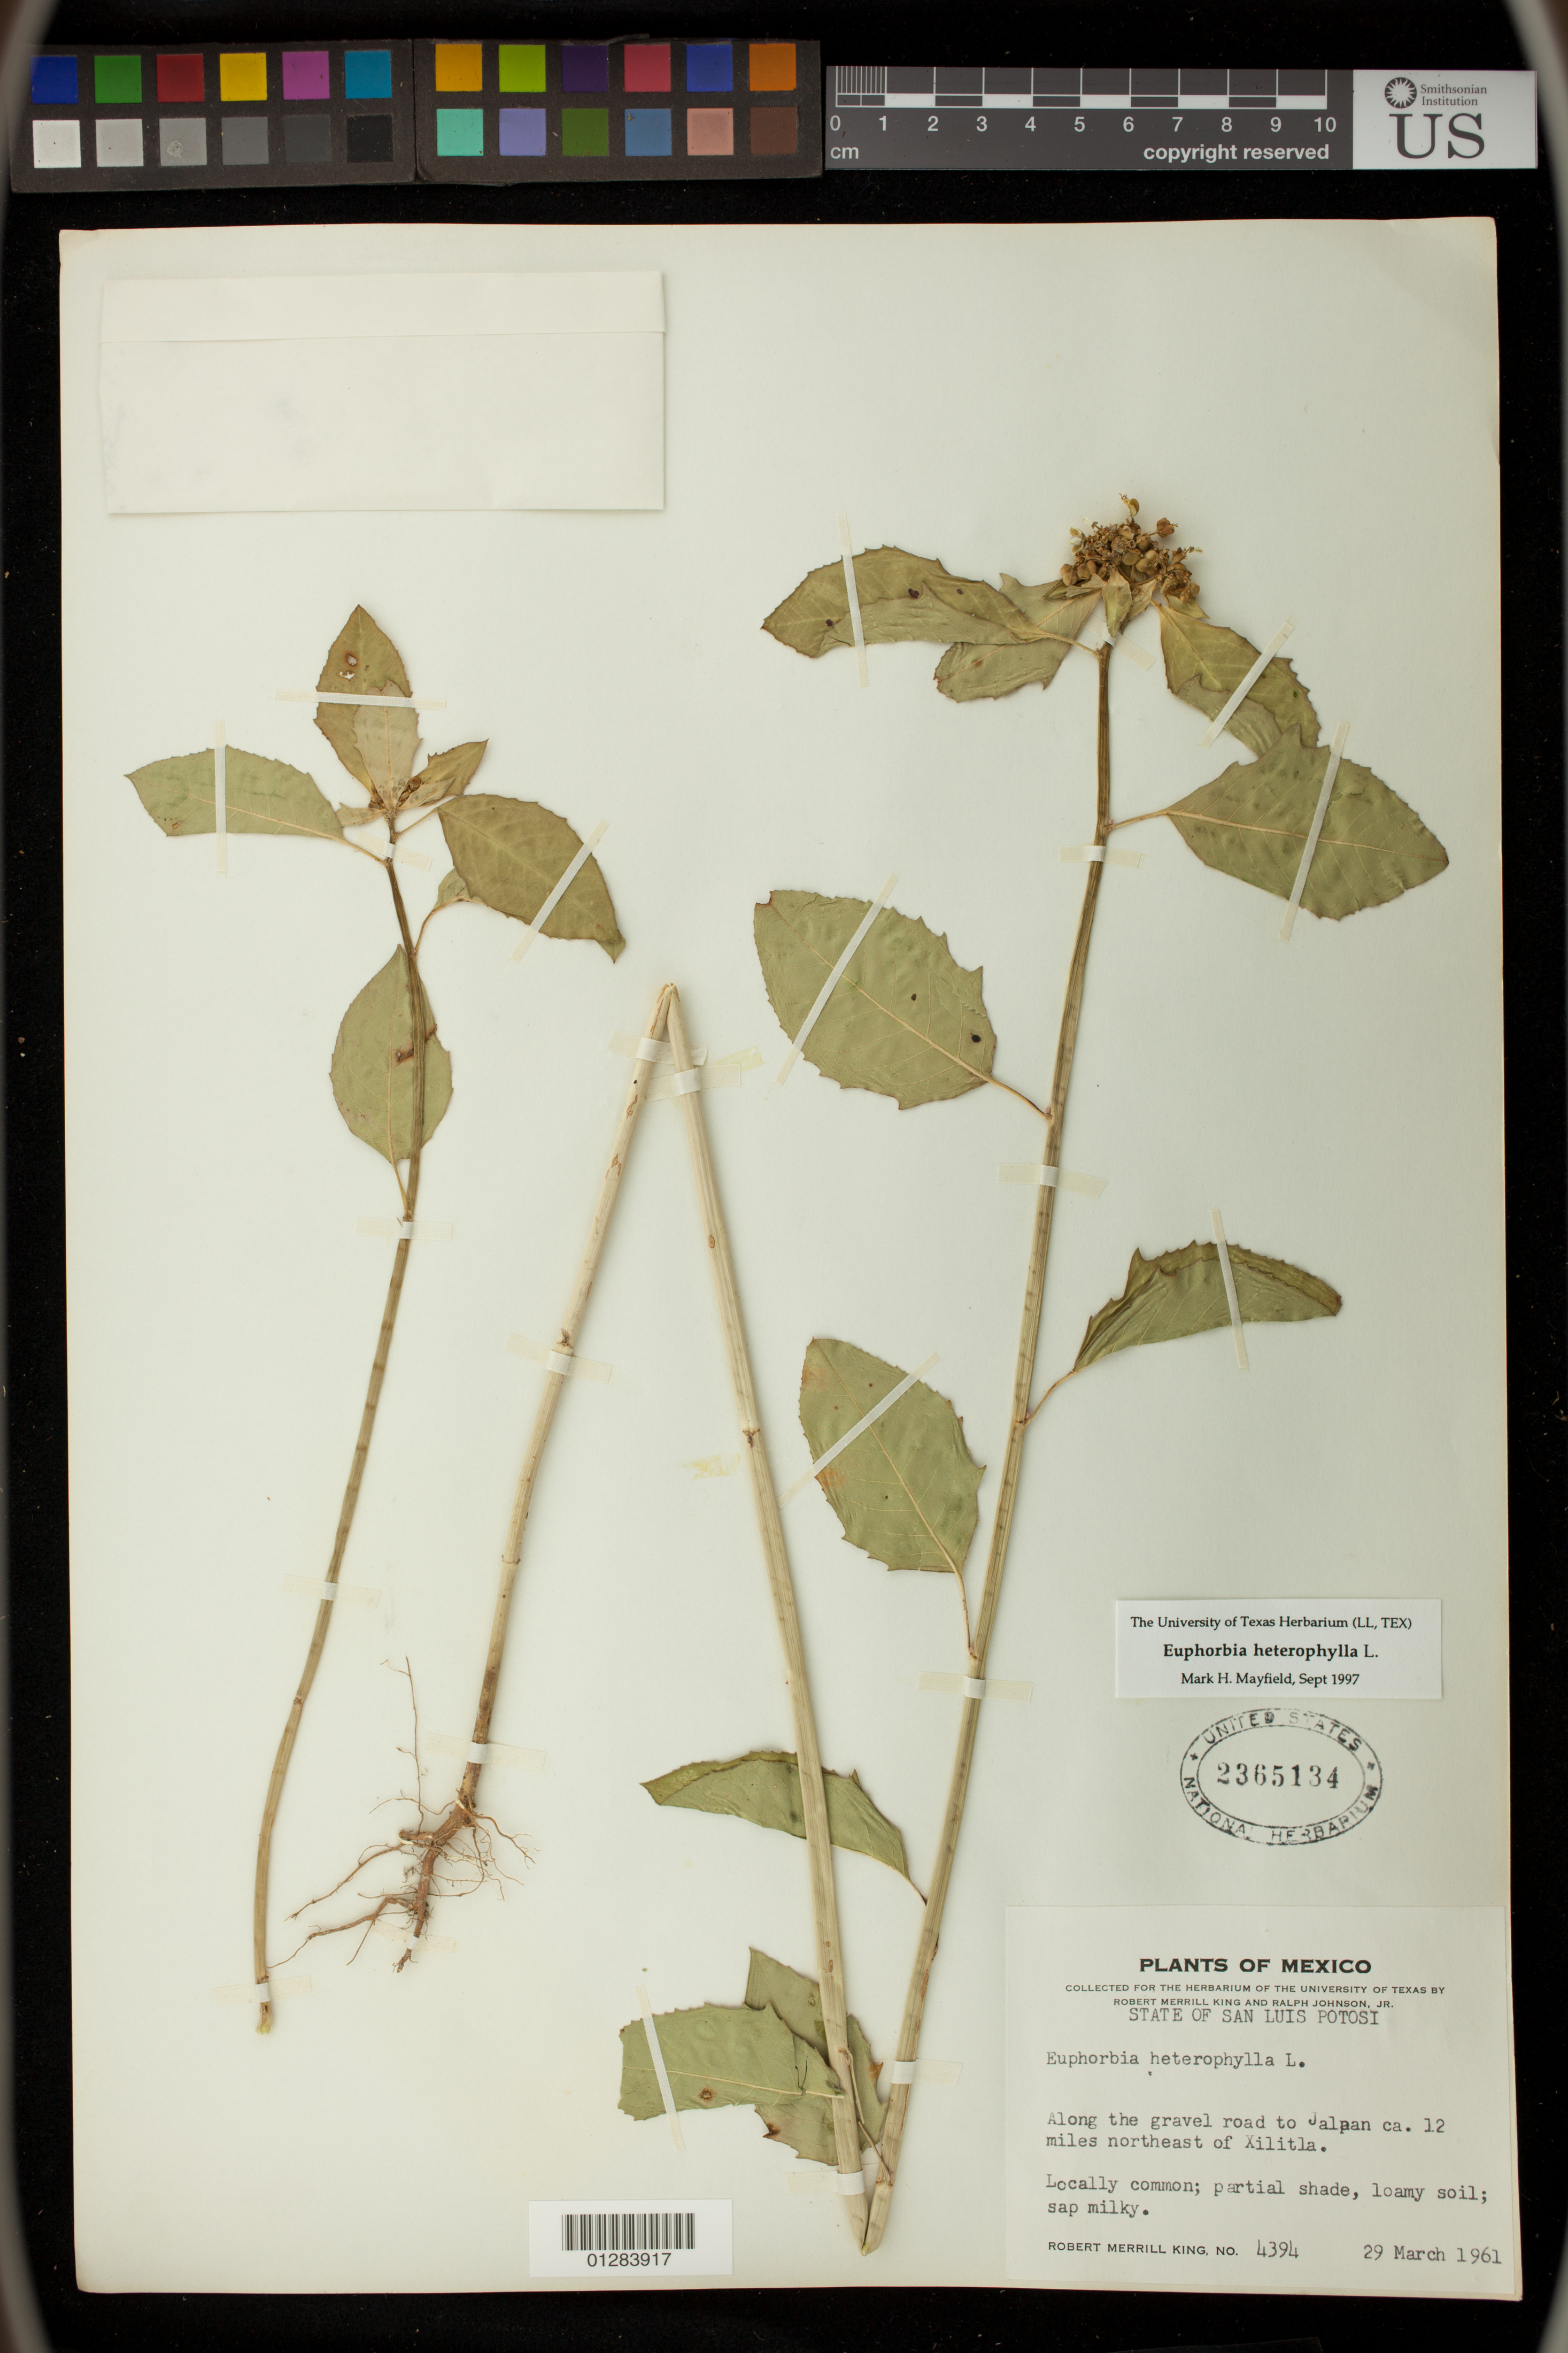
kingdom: Plantae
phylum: Tracheophyta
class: Magnoliopsida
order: Malpighiales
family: Euphorbiaceae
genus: Euphorbia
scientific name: Euphorbia heterophylla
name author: L.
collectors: R. M. King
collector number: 4394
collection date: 1961-03-29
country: Mexico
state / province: San Luis Potosi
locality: Along the gravel road to Jalpan ca. 12 miles northeast of Xilitla.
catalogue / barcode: US 2365134